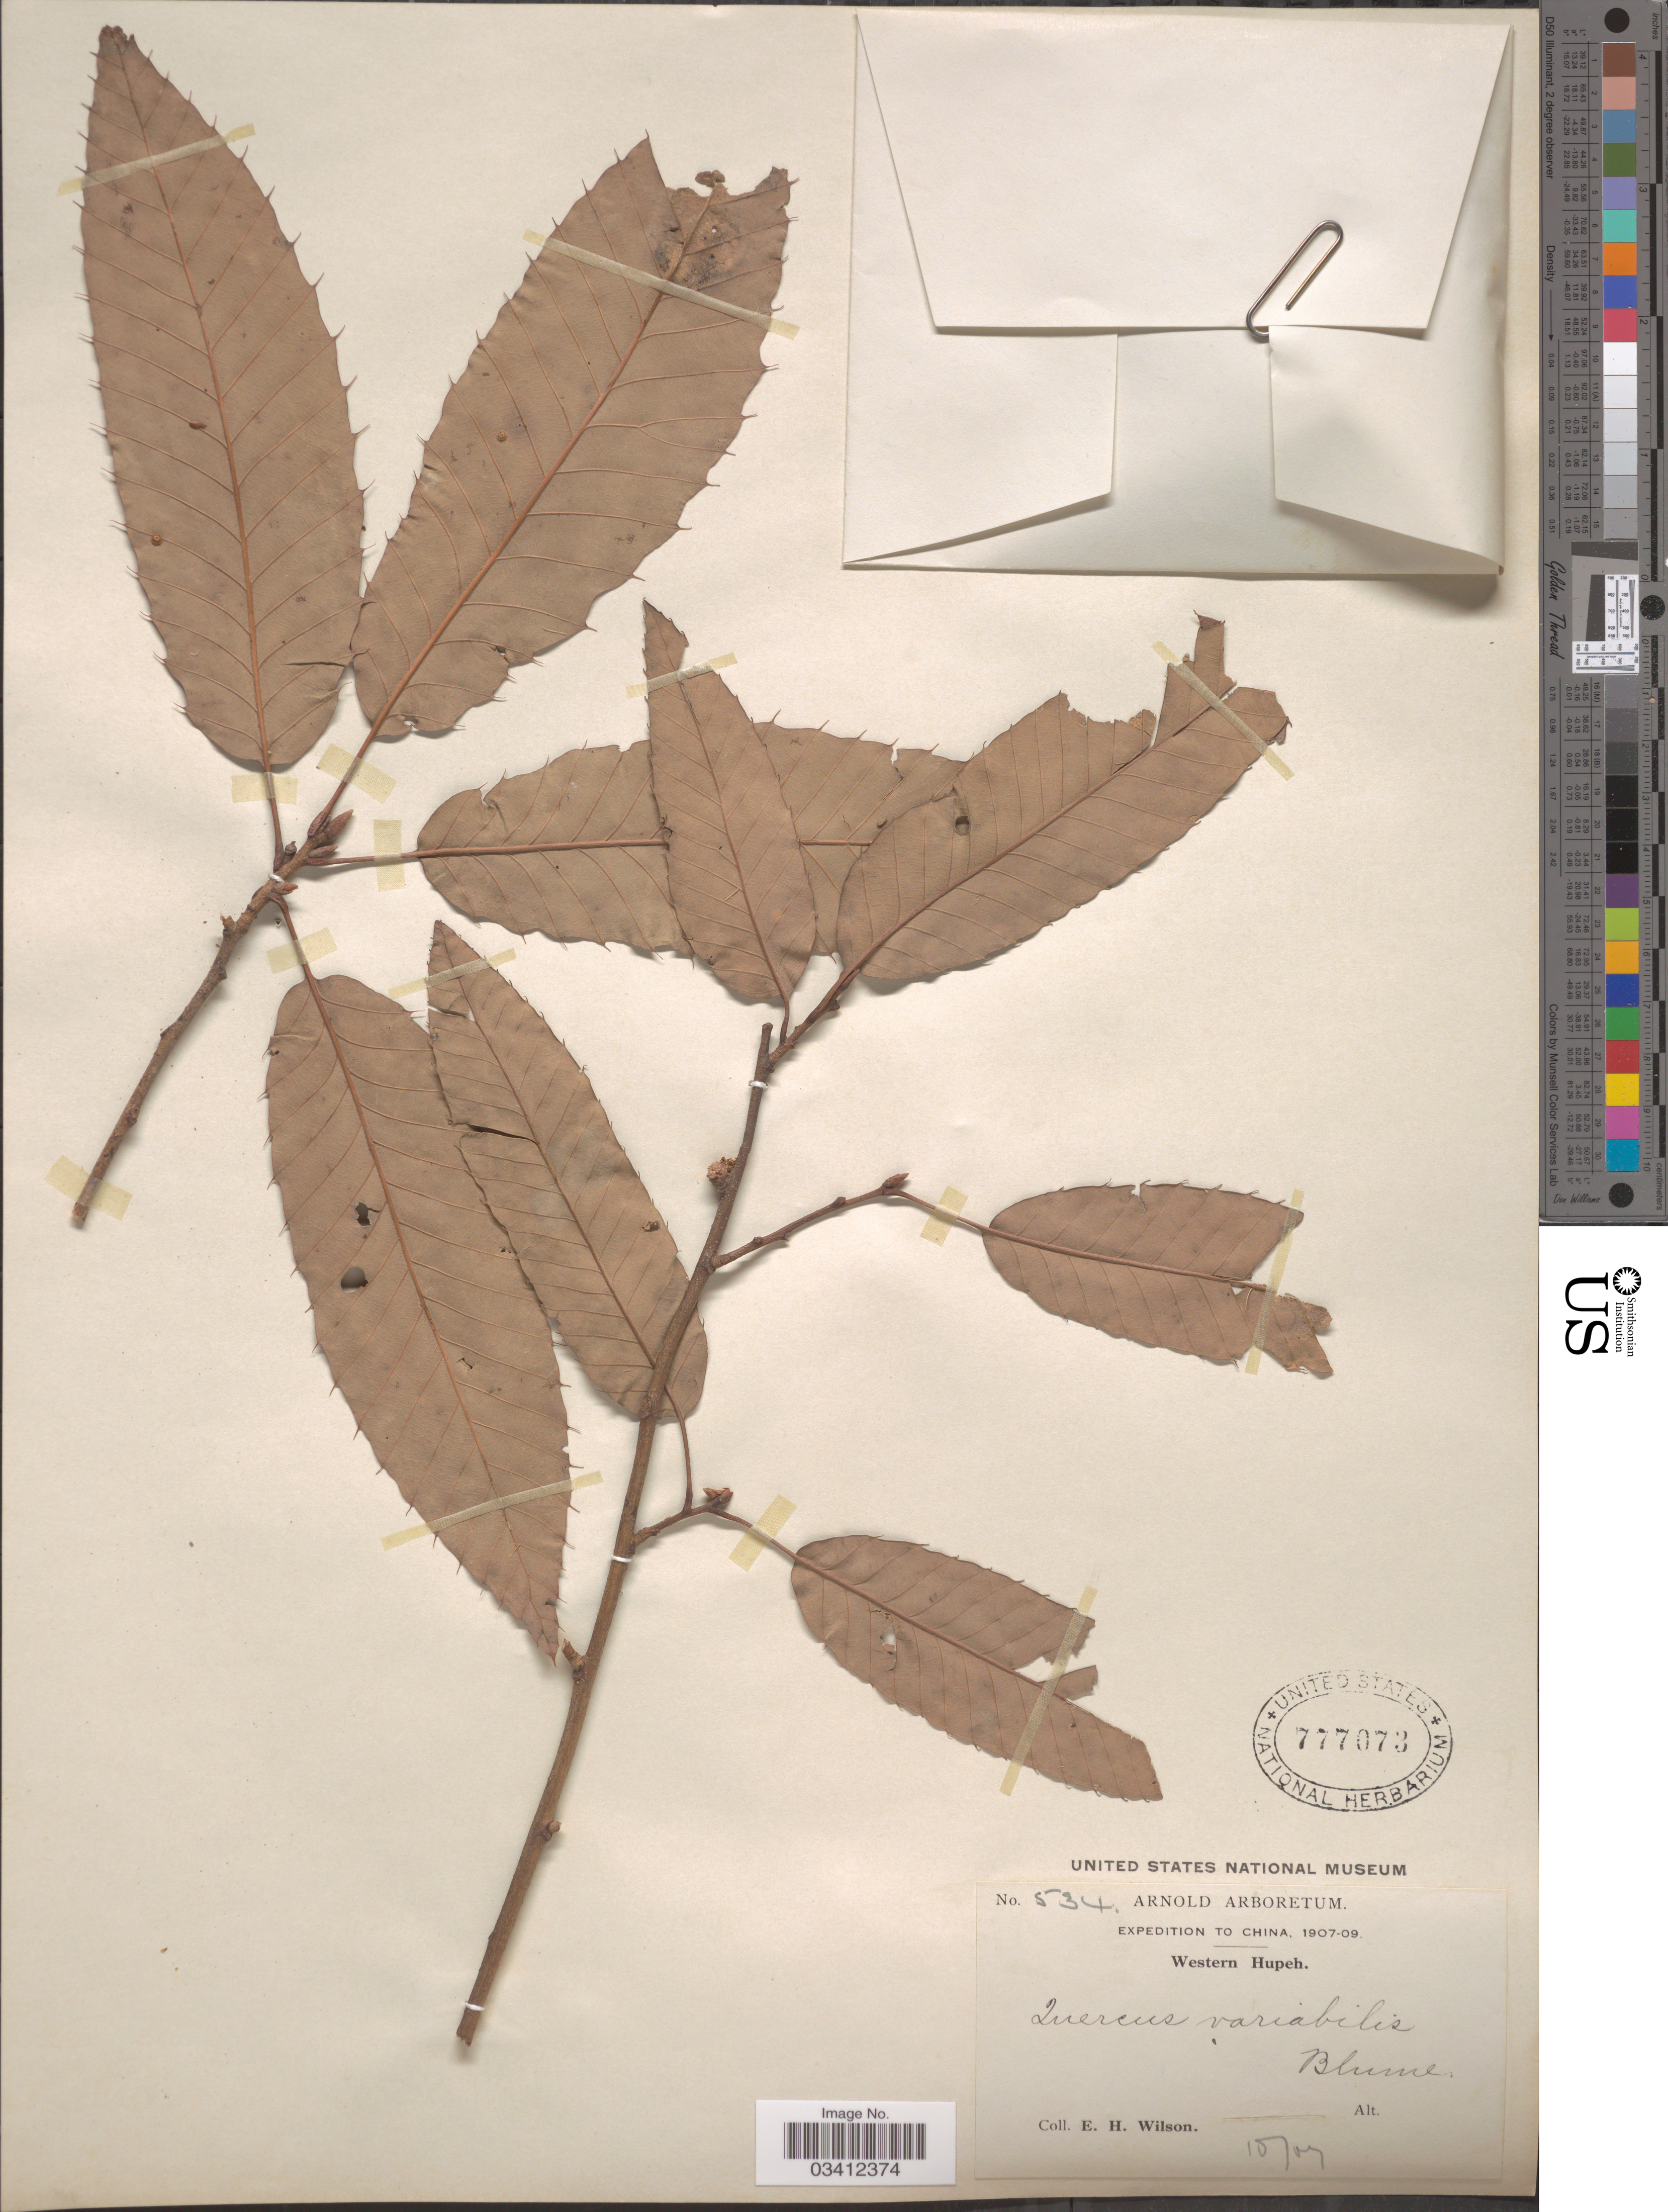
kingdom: Plantae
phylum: Tracheophyta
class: Magnoliopsida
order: Fagales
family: Fagaceae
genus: Quercus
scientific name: Quercus variabilis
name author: Blume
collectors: E. Wilson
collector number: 534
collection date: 1907-10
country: China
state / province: Hubei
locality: Western Hupeh.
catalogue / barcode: US 777073